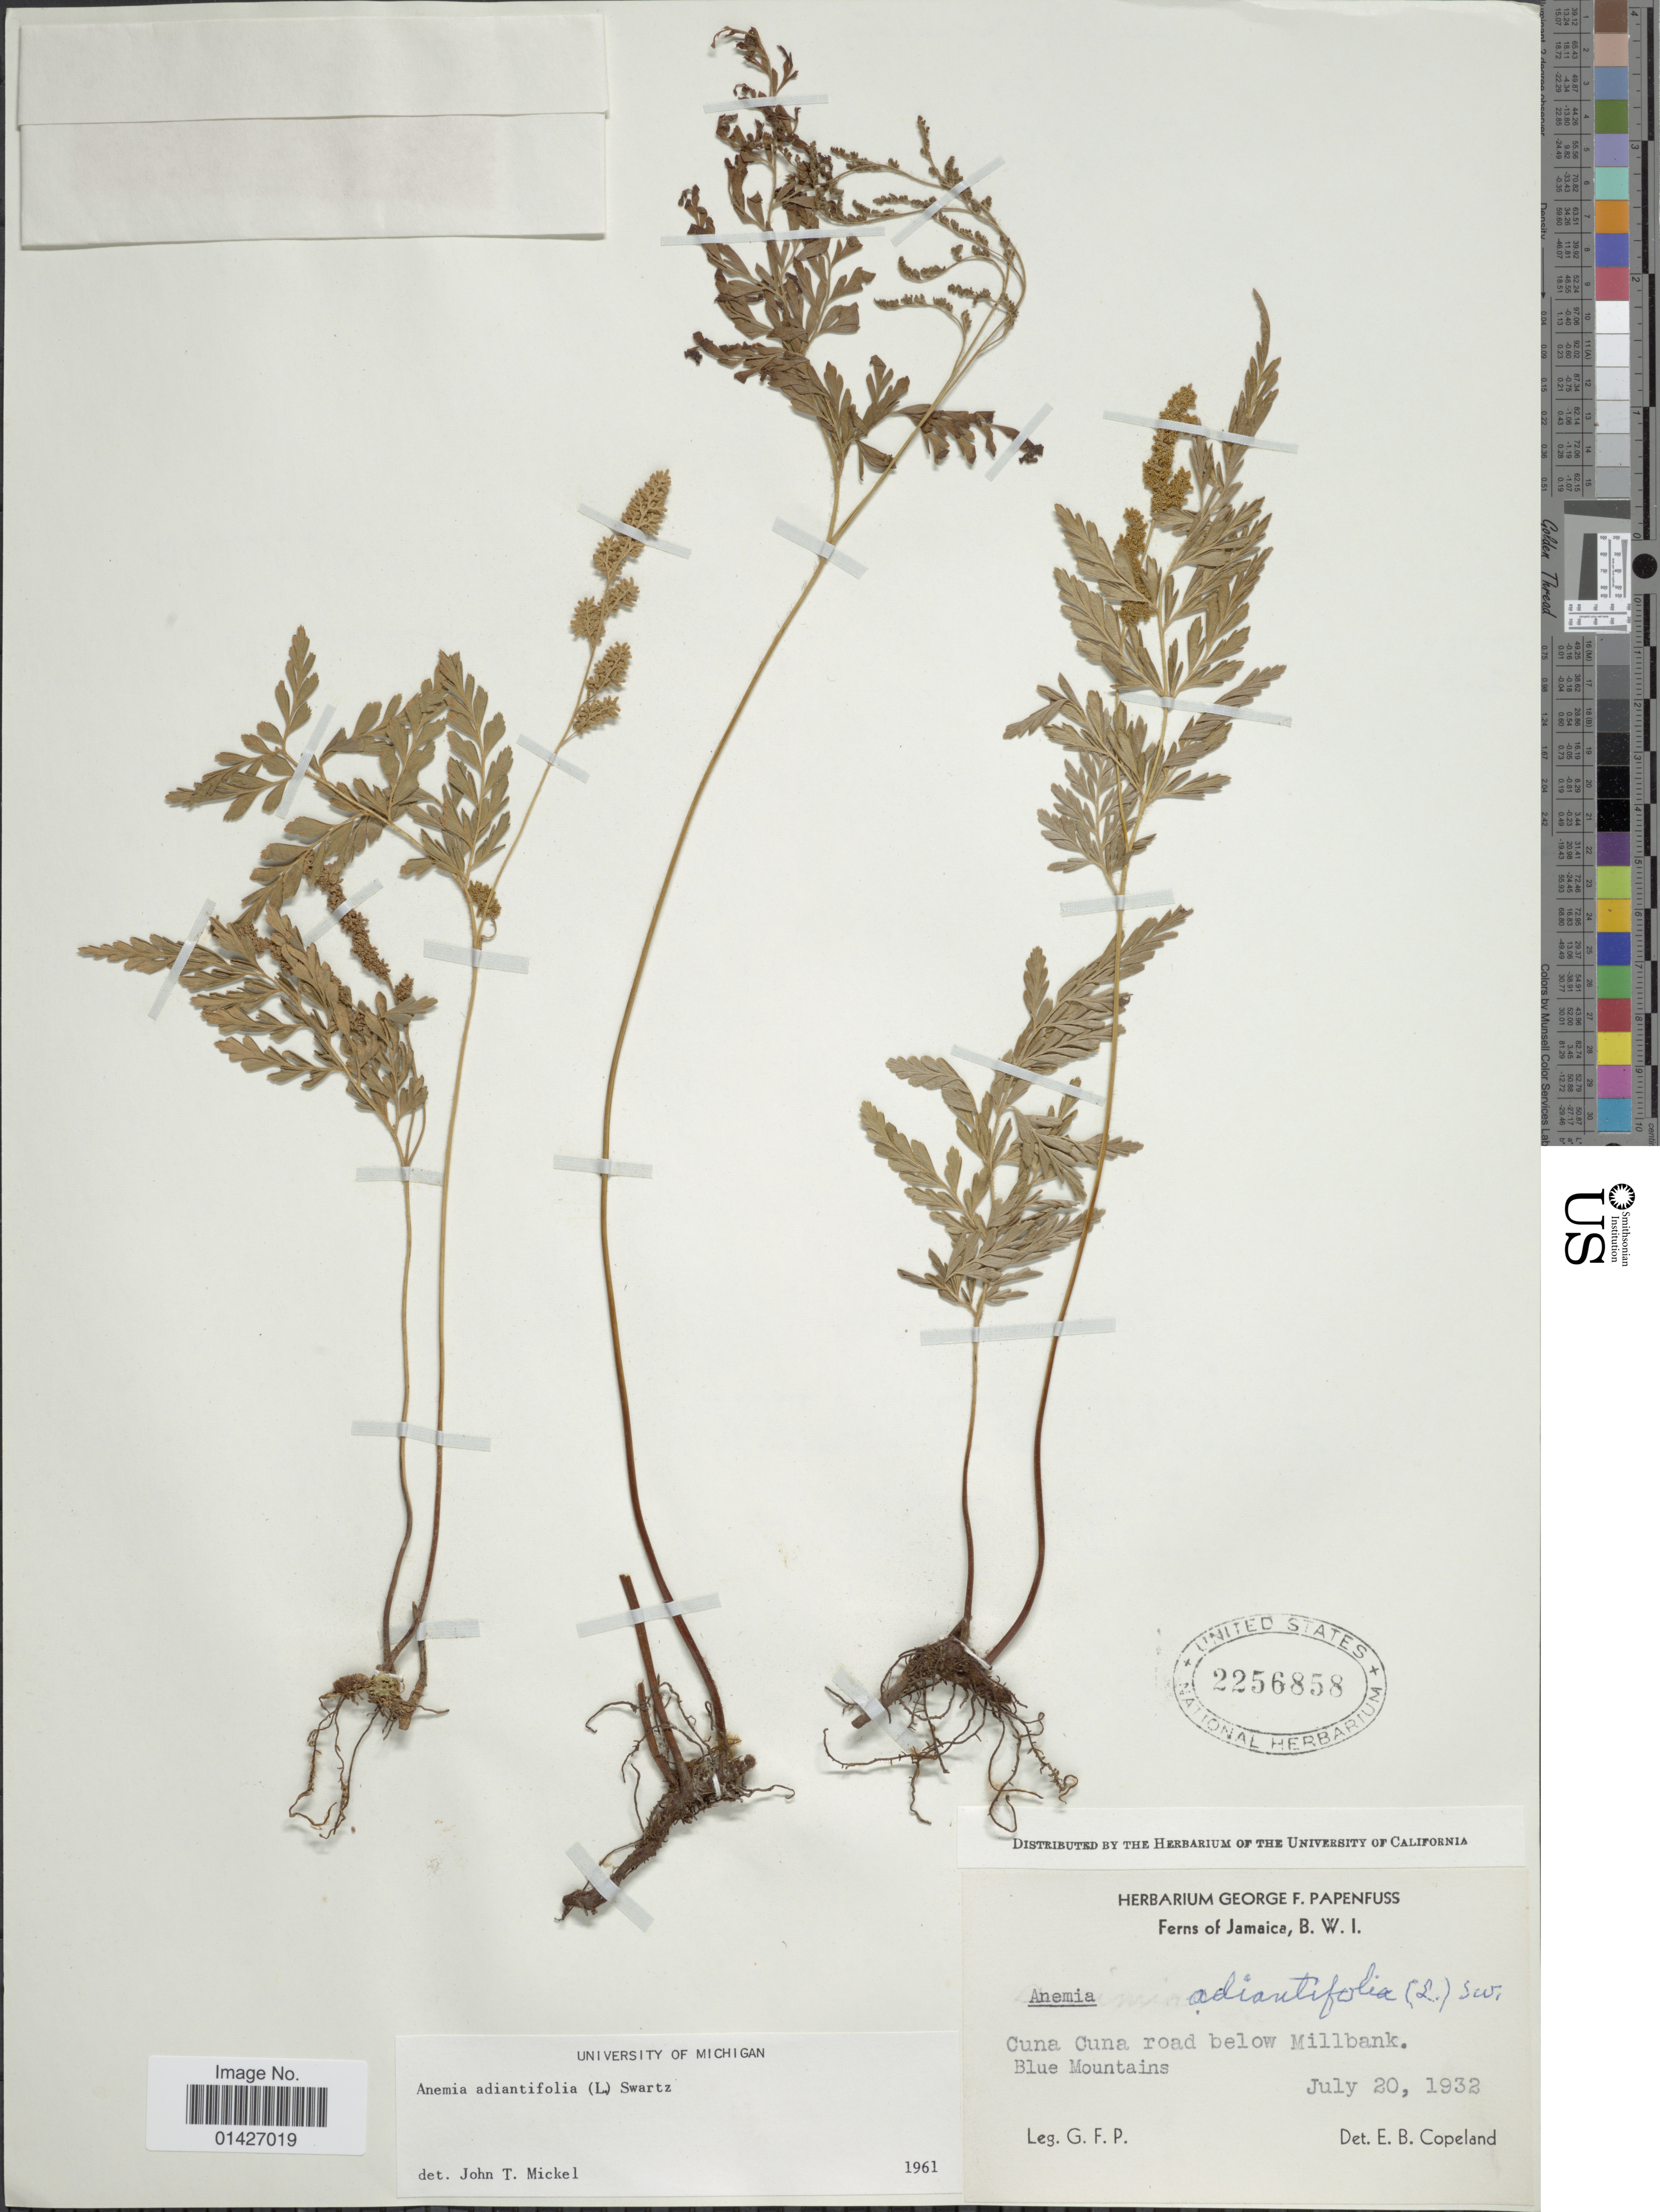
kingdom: Plantae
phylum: Tracheophyta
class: Polypodiopsida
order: Schizaeales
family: Anemiaceae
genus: Anemia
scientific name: Anemia adiantifolia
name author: (L.) Sw.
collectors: G. Papenfuss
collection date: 1932-07-20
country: Jamaica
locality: B.W.I., Cuna Cuna road below Millbank. Blue Mountains.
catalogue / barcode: US 2256858